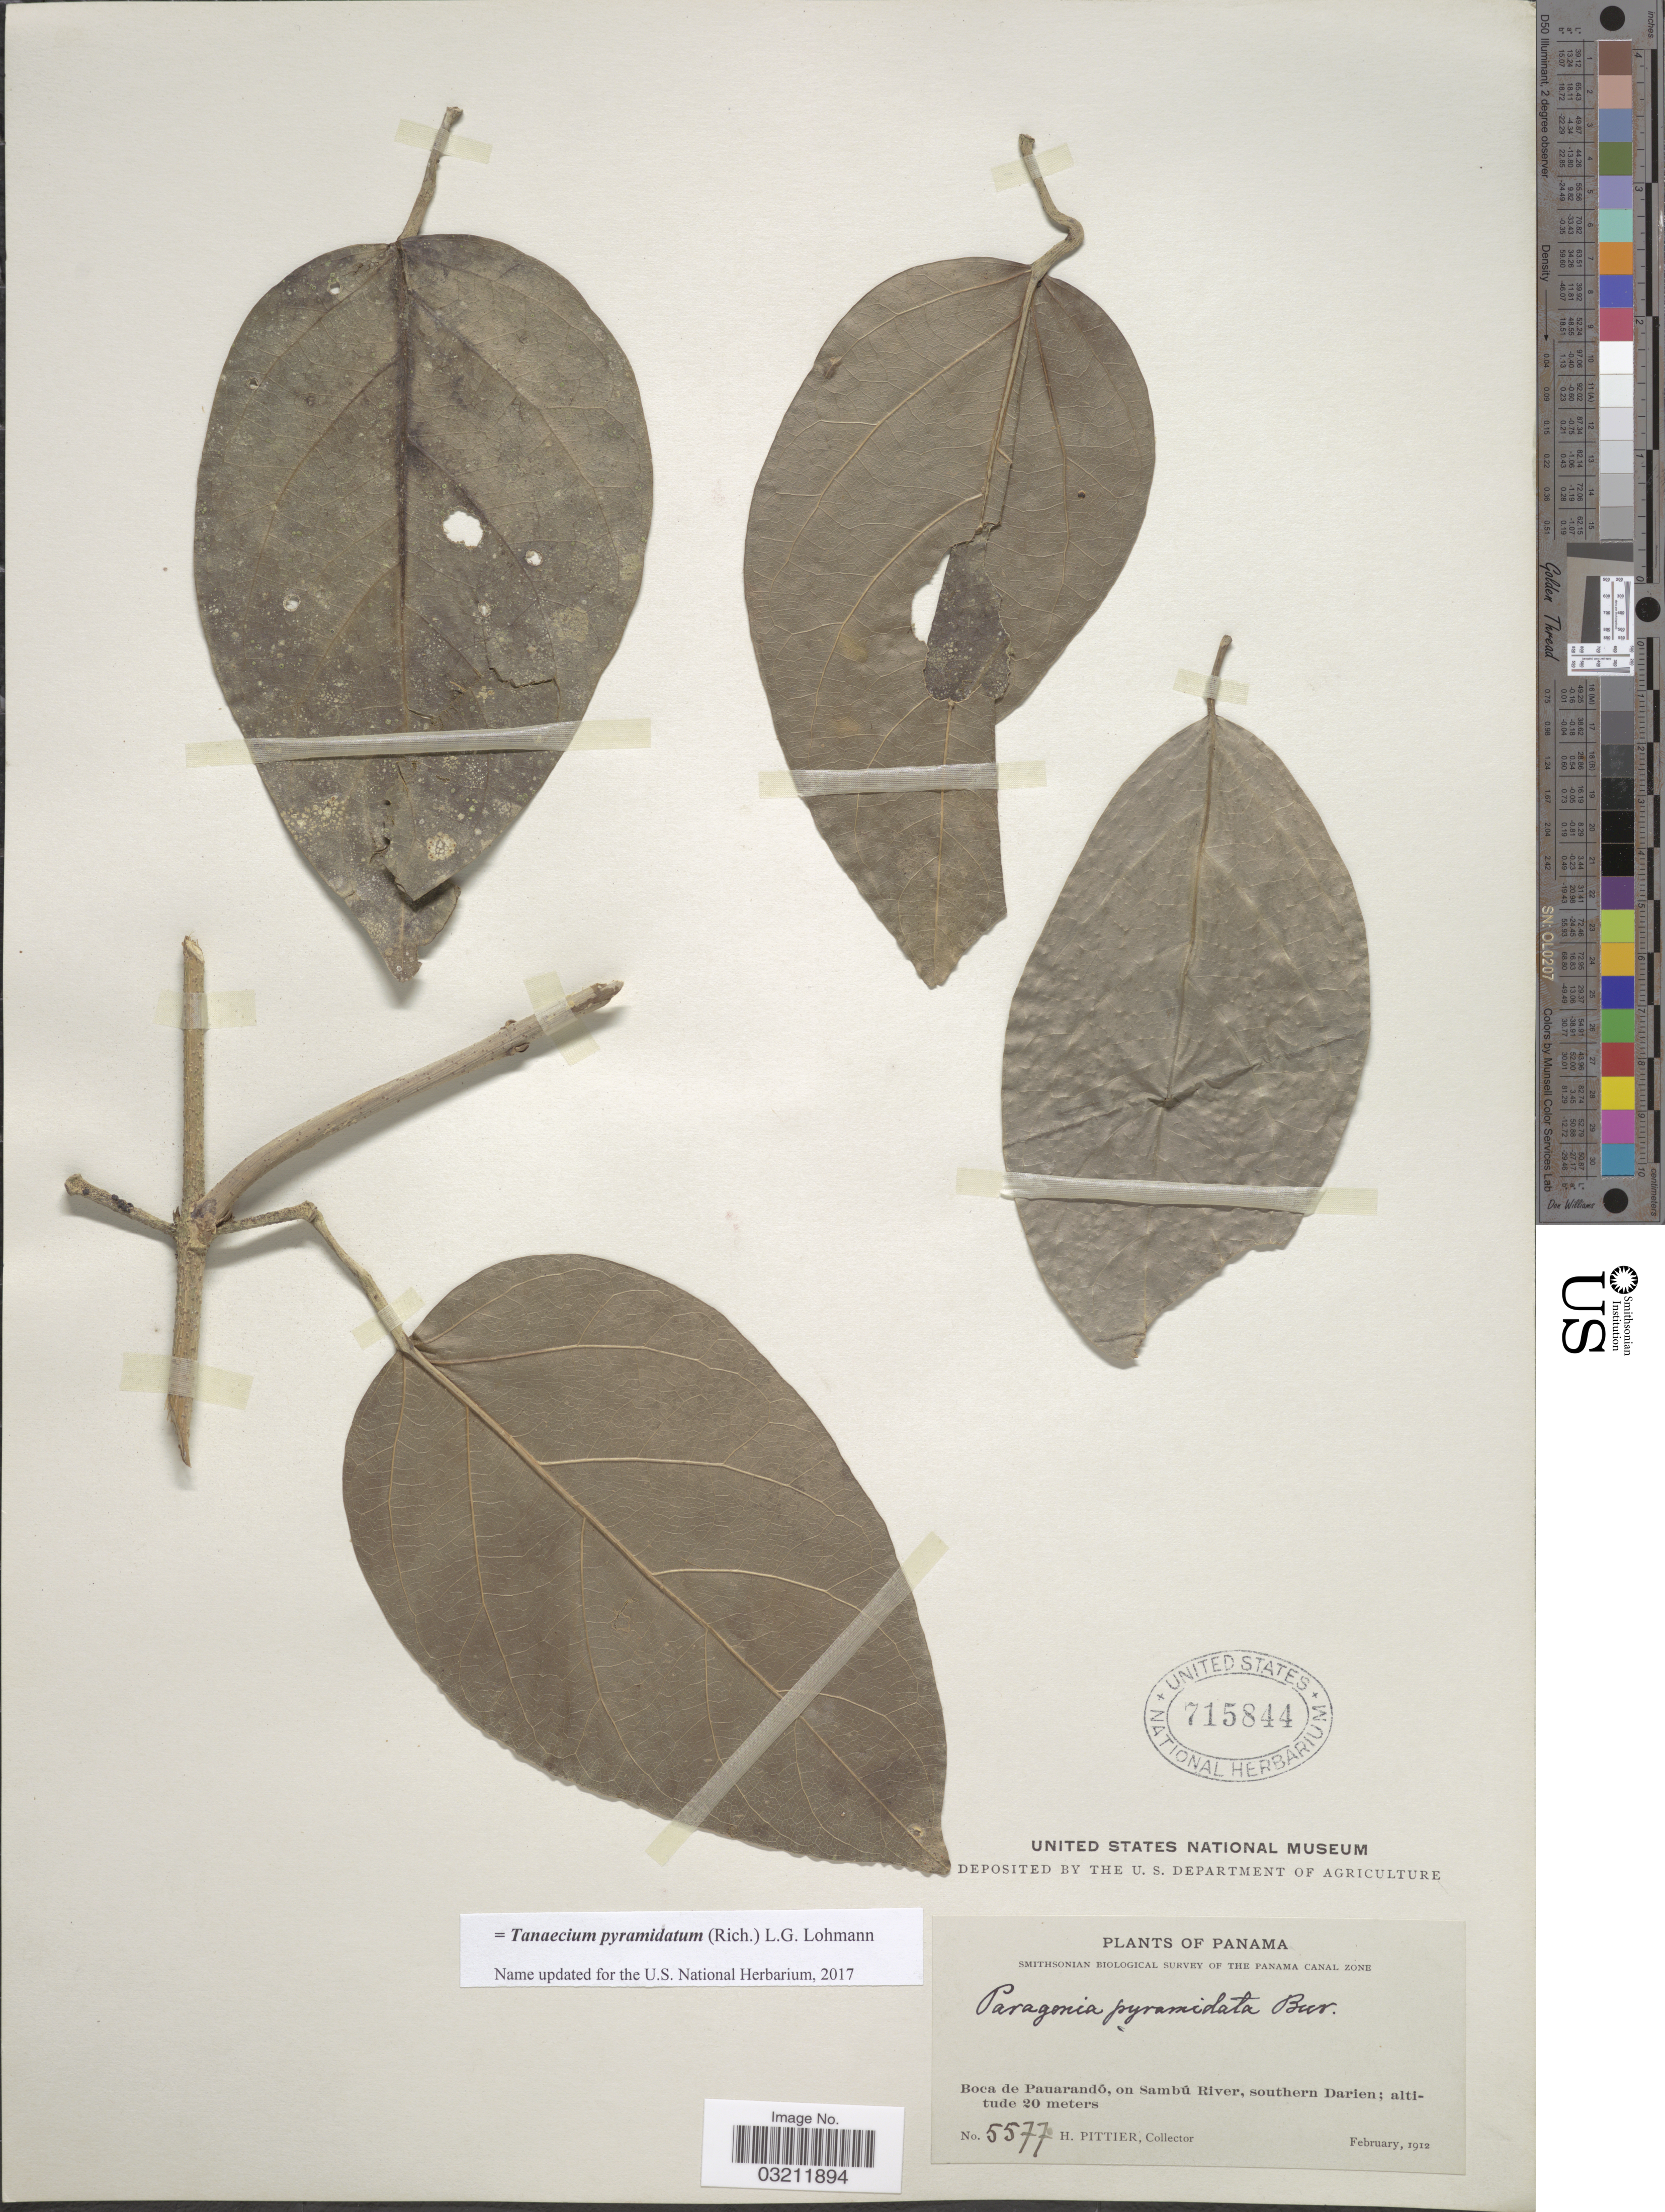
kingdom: Plantae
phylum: Tracheophyta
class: Magnoliopsida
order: Lamiales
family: Bignoniaceae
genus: Tanaecium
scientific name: Tanaecium pyramidatum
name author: (Rich.) L.G. Lohmann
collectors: H. F. Pittier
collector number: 5577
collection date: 1912-02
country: Panama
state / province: Darién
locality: The Panama Canal Zone. Boca de Pauarandó, on Sambú River, southern Darien.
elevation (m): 20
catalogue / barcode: US 715844